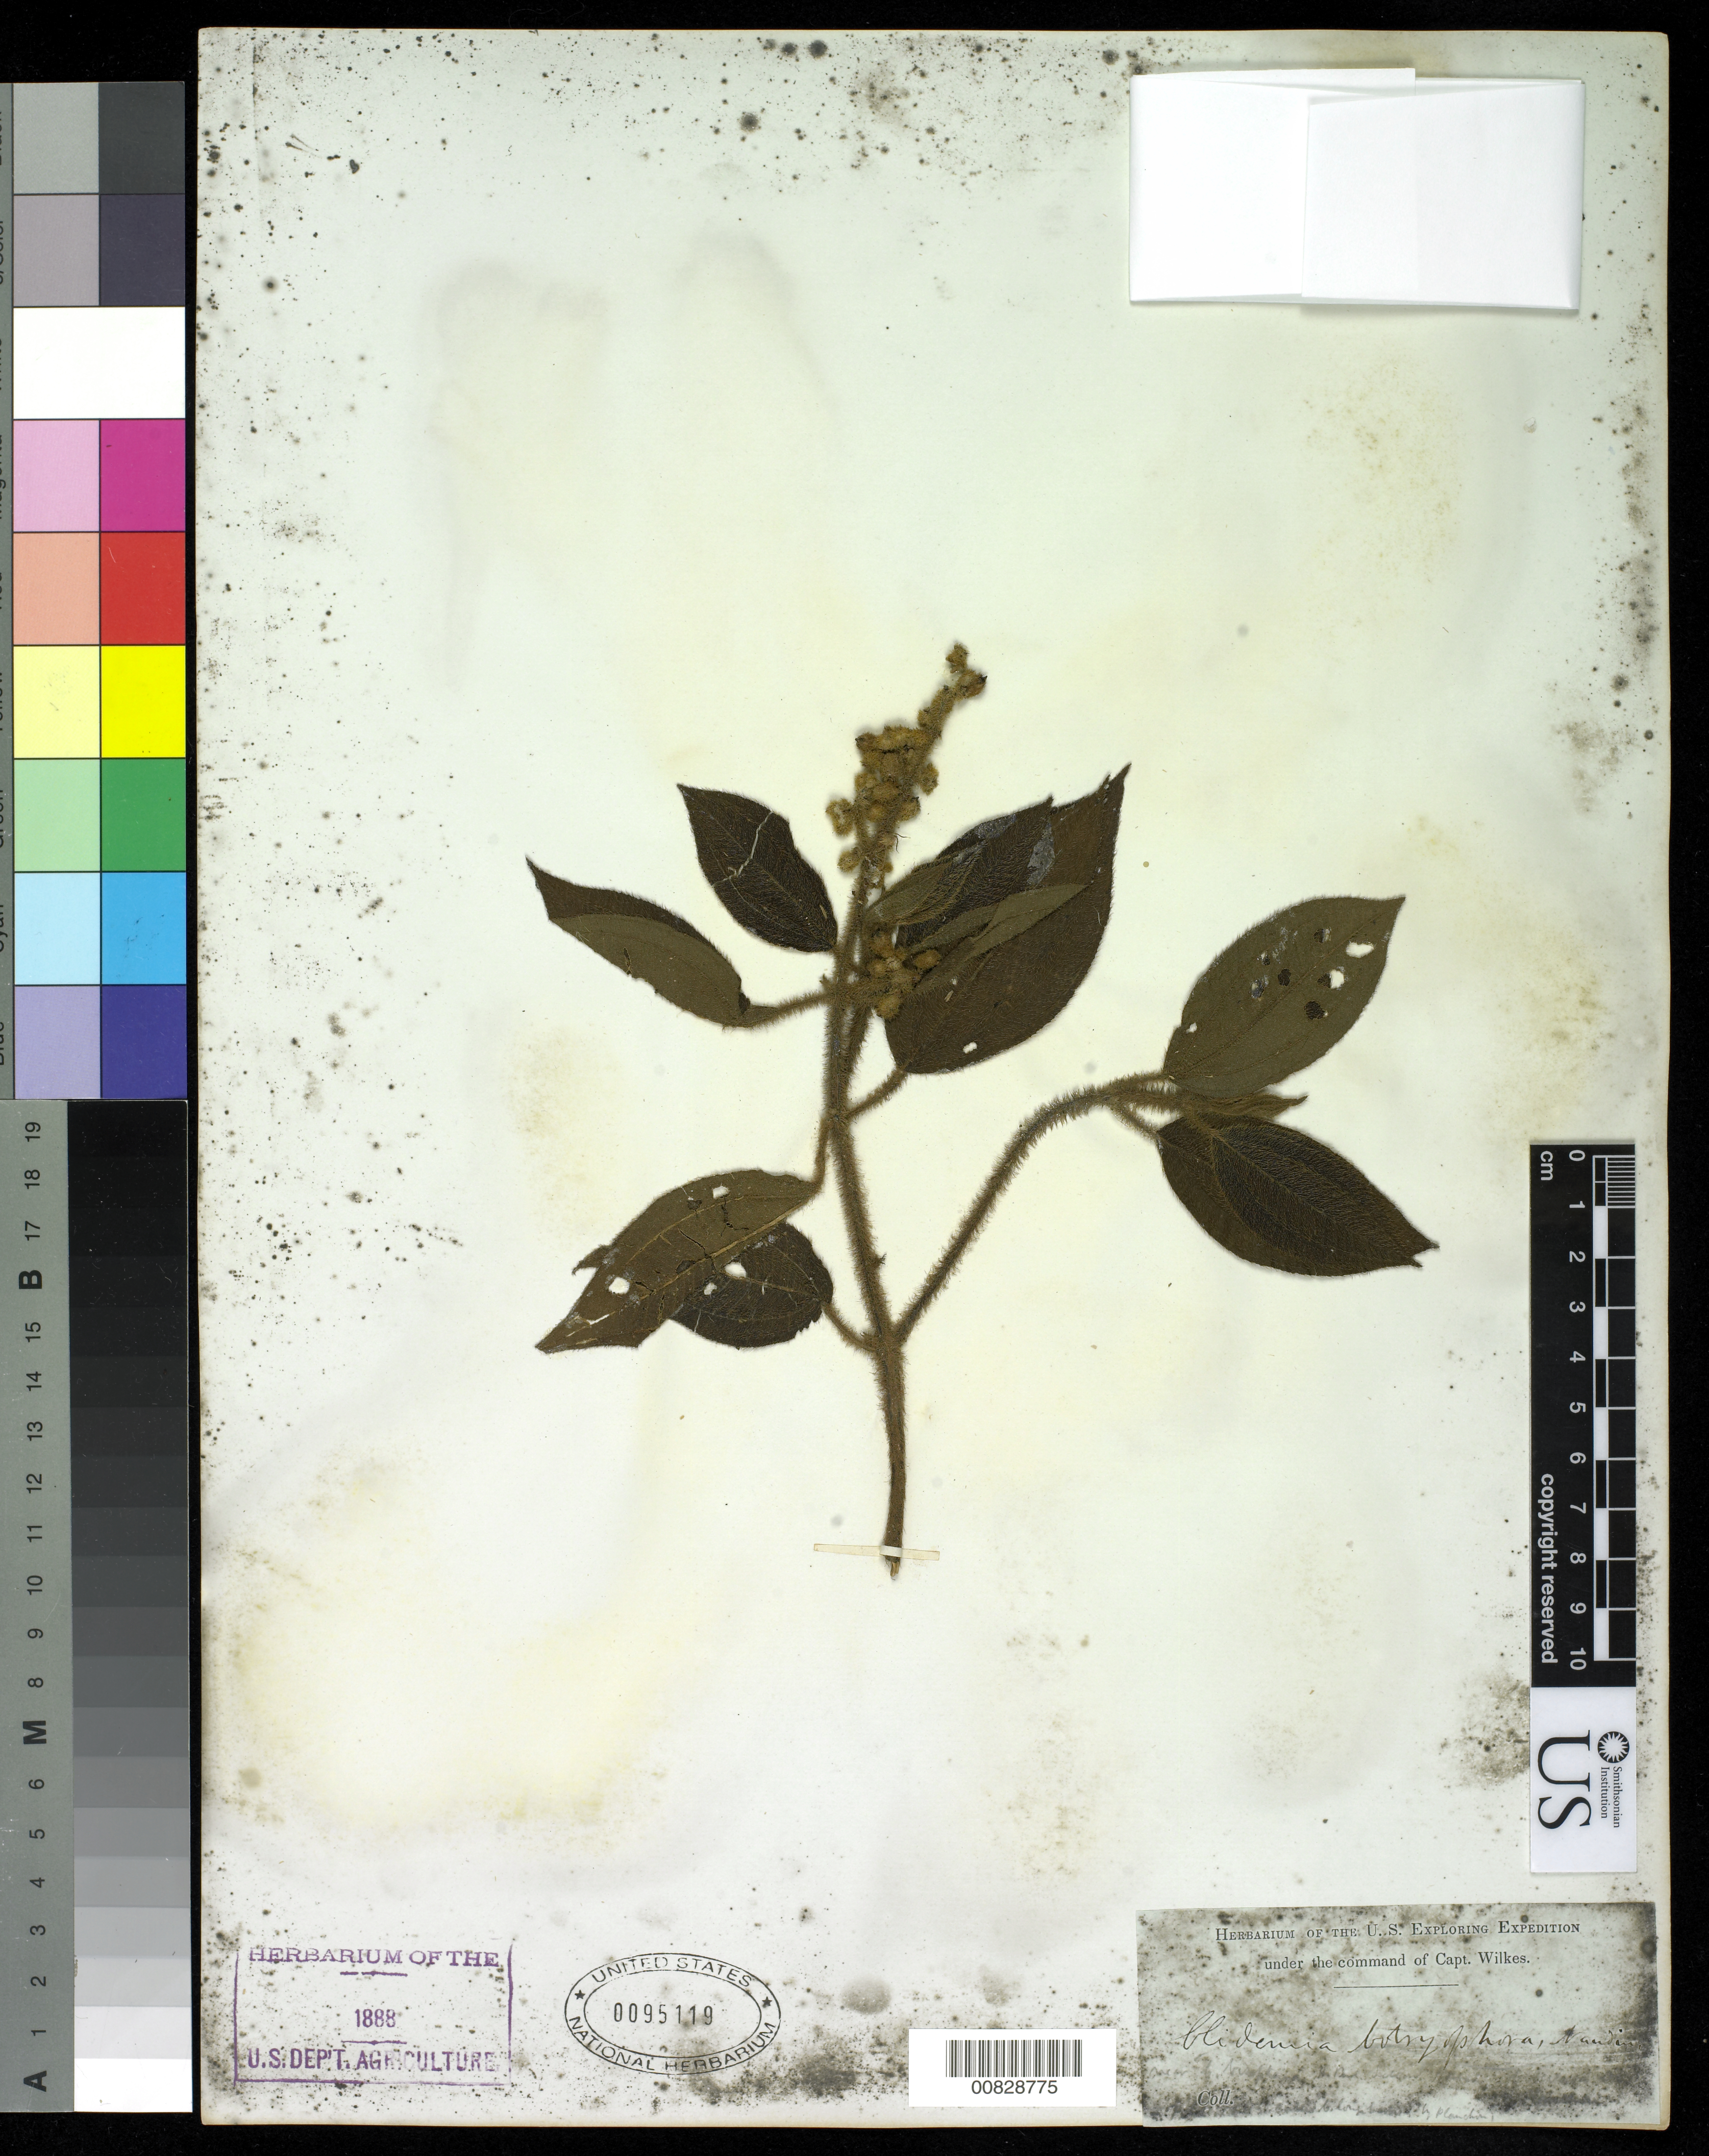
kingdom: Plantae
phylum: Tracheophyta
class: Magnoliopsida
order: Myrtales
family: Melastomataceae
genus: Leandra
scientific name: Leandra nianga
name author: Cogn.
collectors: Wilkes Explor. Exped.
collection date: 1838/1842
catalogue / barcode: US 95119